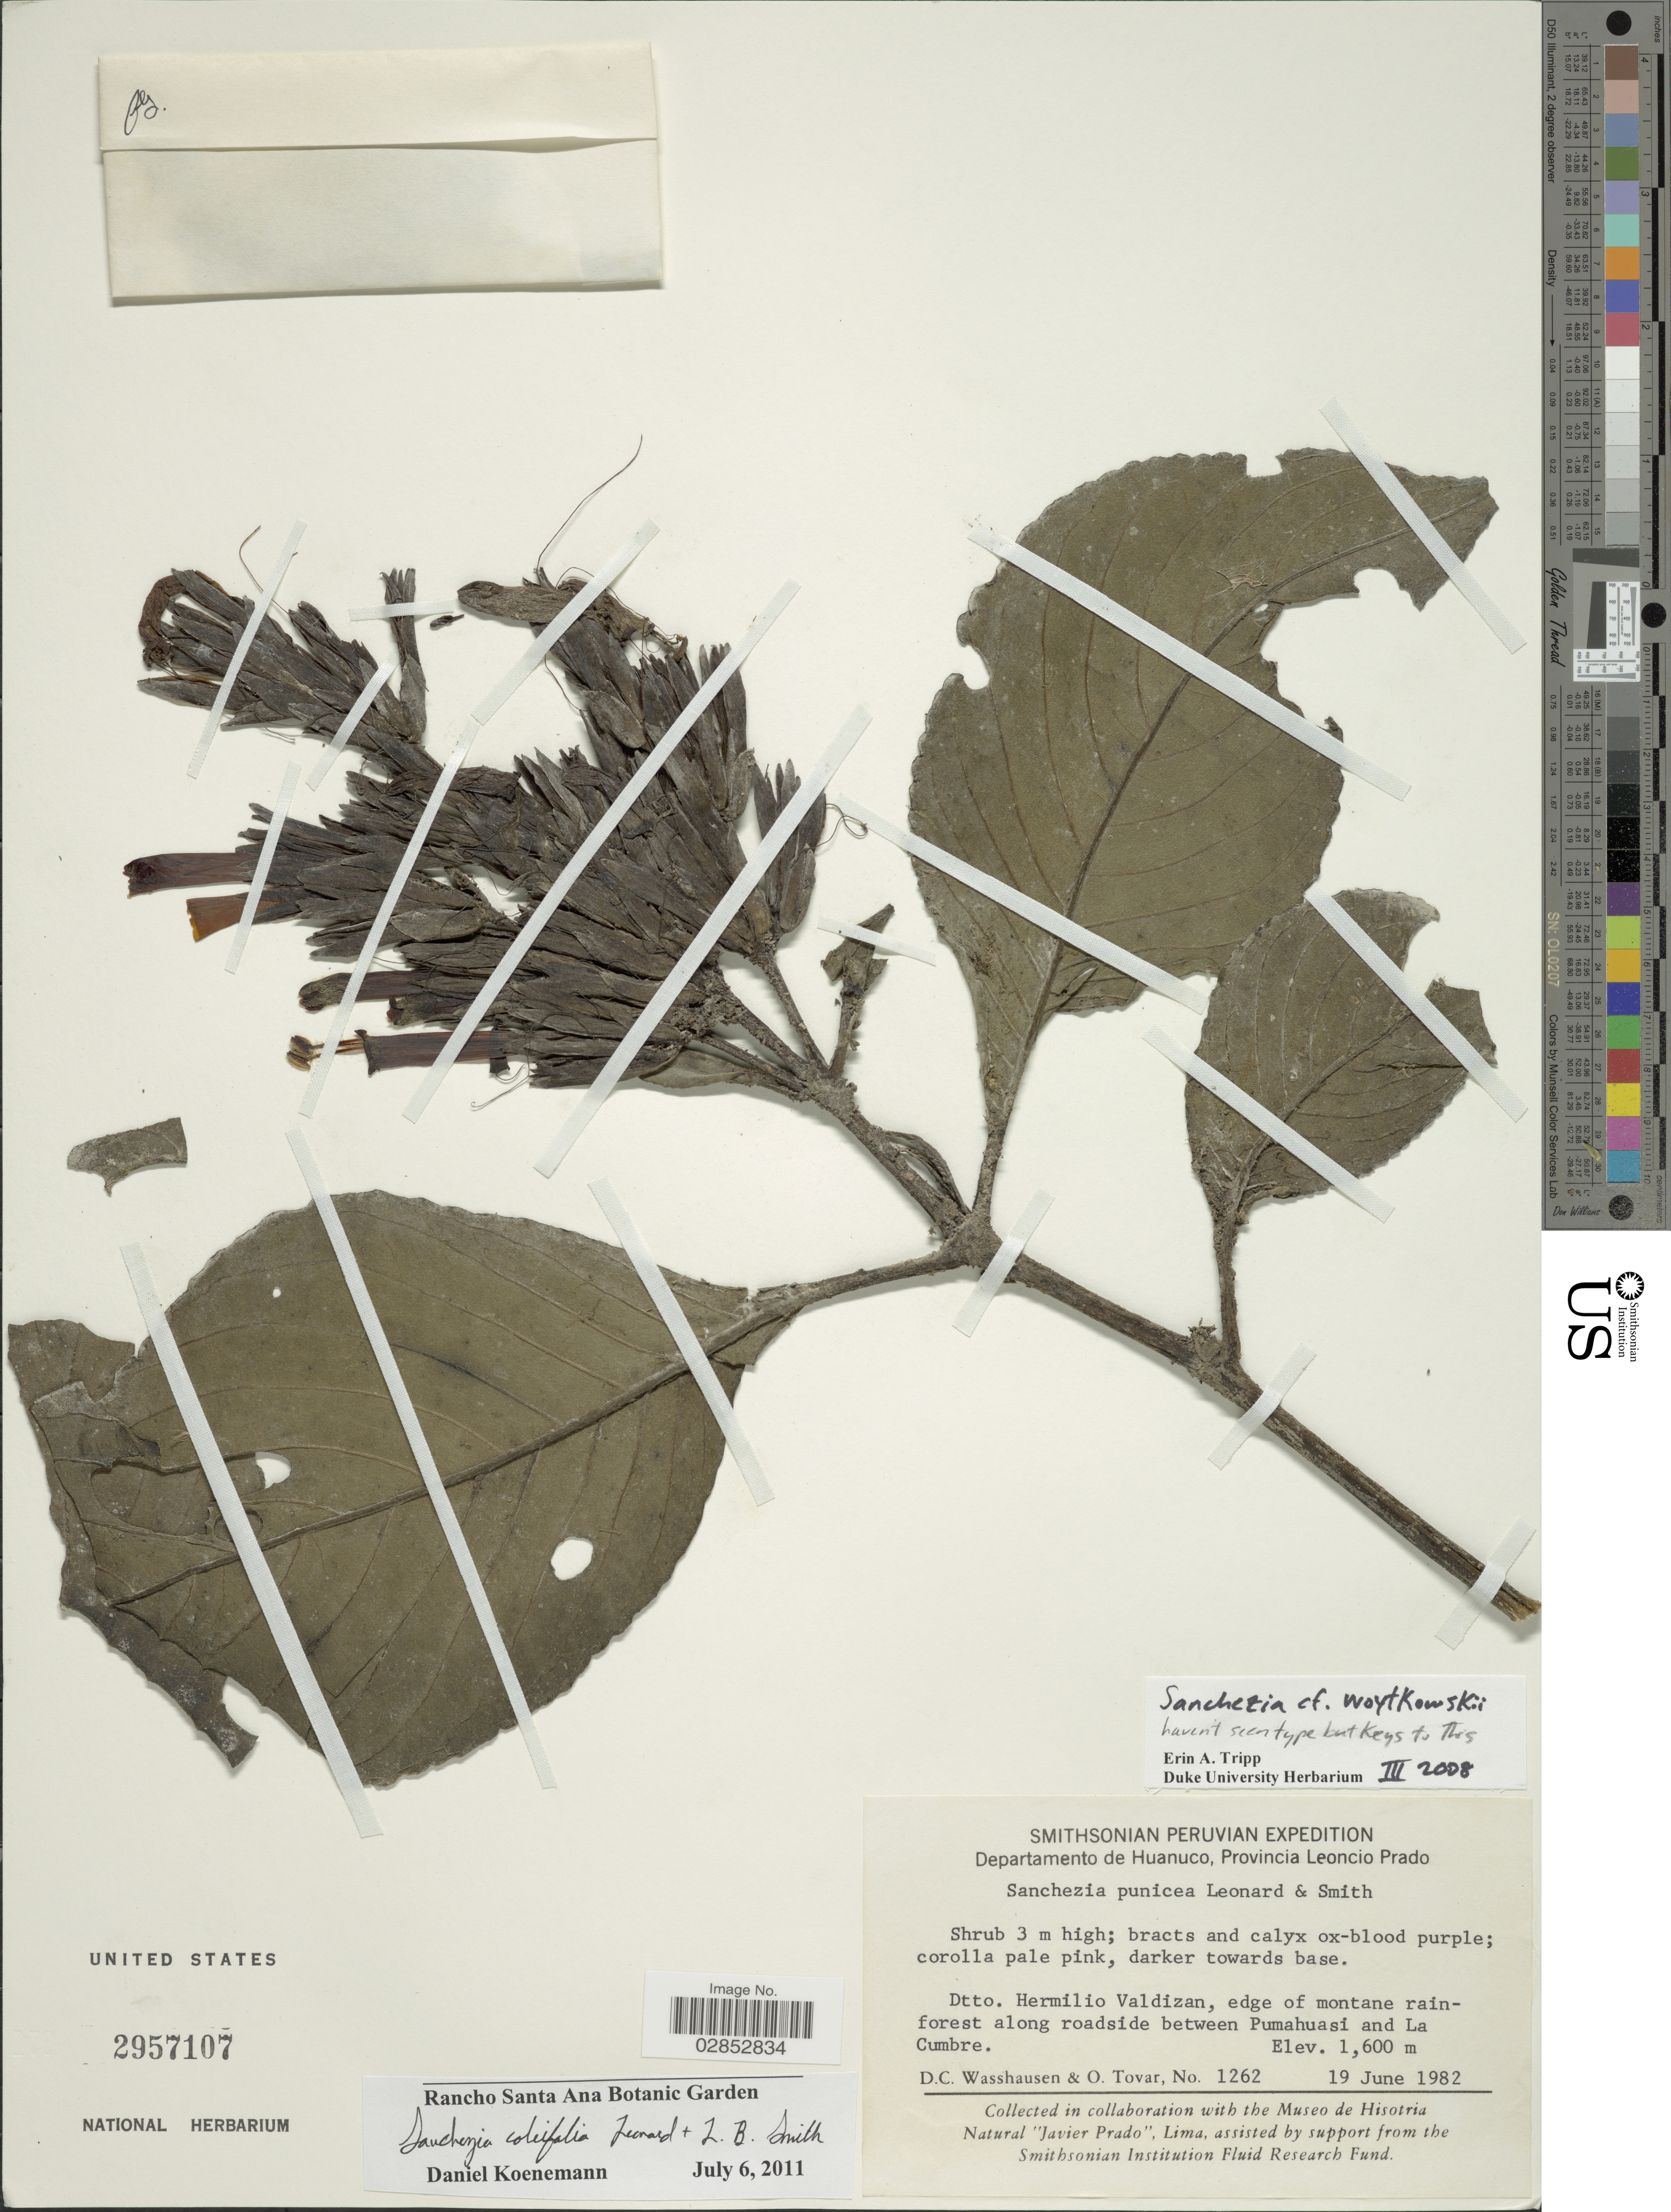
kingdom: Plantae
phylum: Tracheophyta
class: Magnoliopsida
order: Lamiales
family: Acanthaceae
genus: Sanchezia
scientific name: Sanchezia punicea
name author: Leonard & L.B. Sm.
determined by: Azevedo, Igor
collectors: D. C. Wasshausen & Ó. Tovar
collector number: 1262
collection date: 1982-06-19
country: Peru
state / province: Huánuco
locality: Departamento de Huanuco, Provincia Leoncio Prado. Dtto. Hermilio Valdizan, edge of montane rainforest along roadside between Pumahuasi and La Cumbre.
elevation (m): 1600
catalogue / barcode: US 2957107